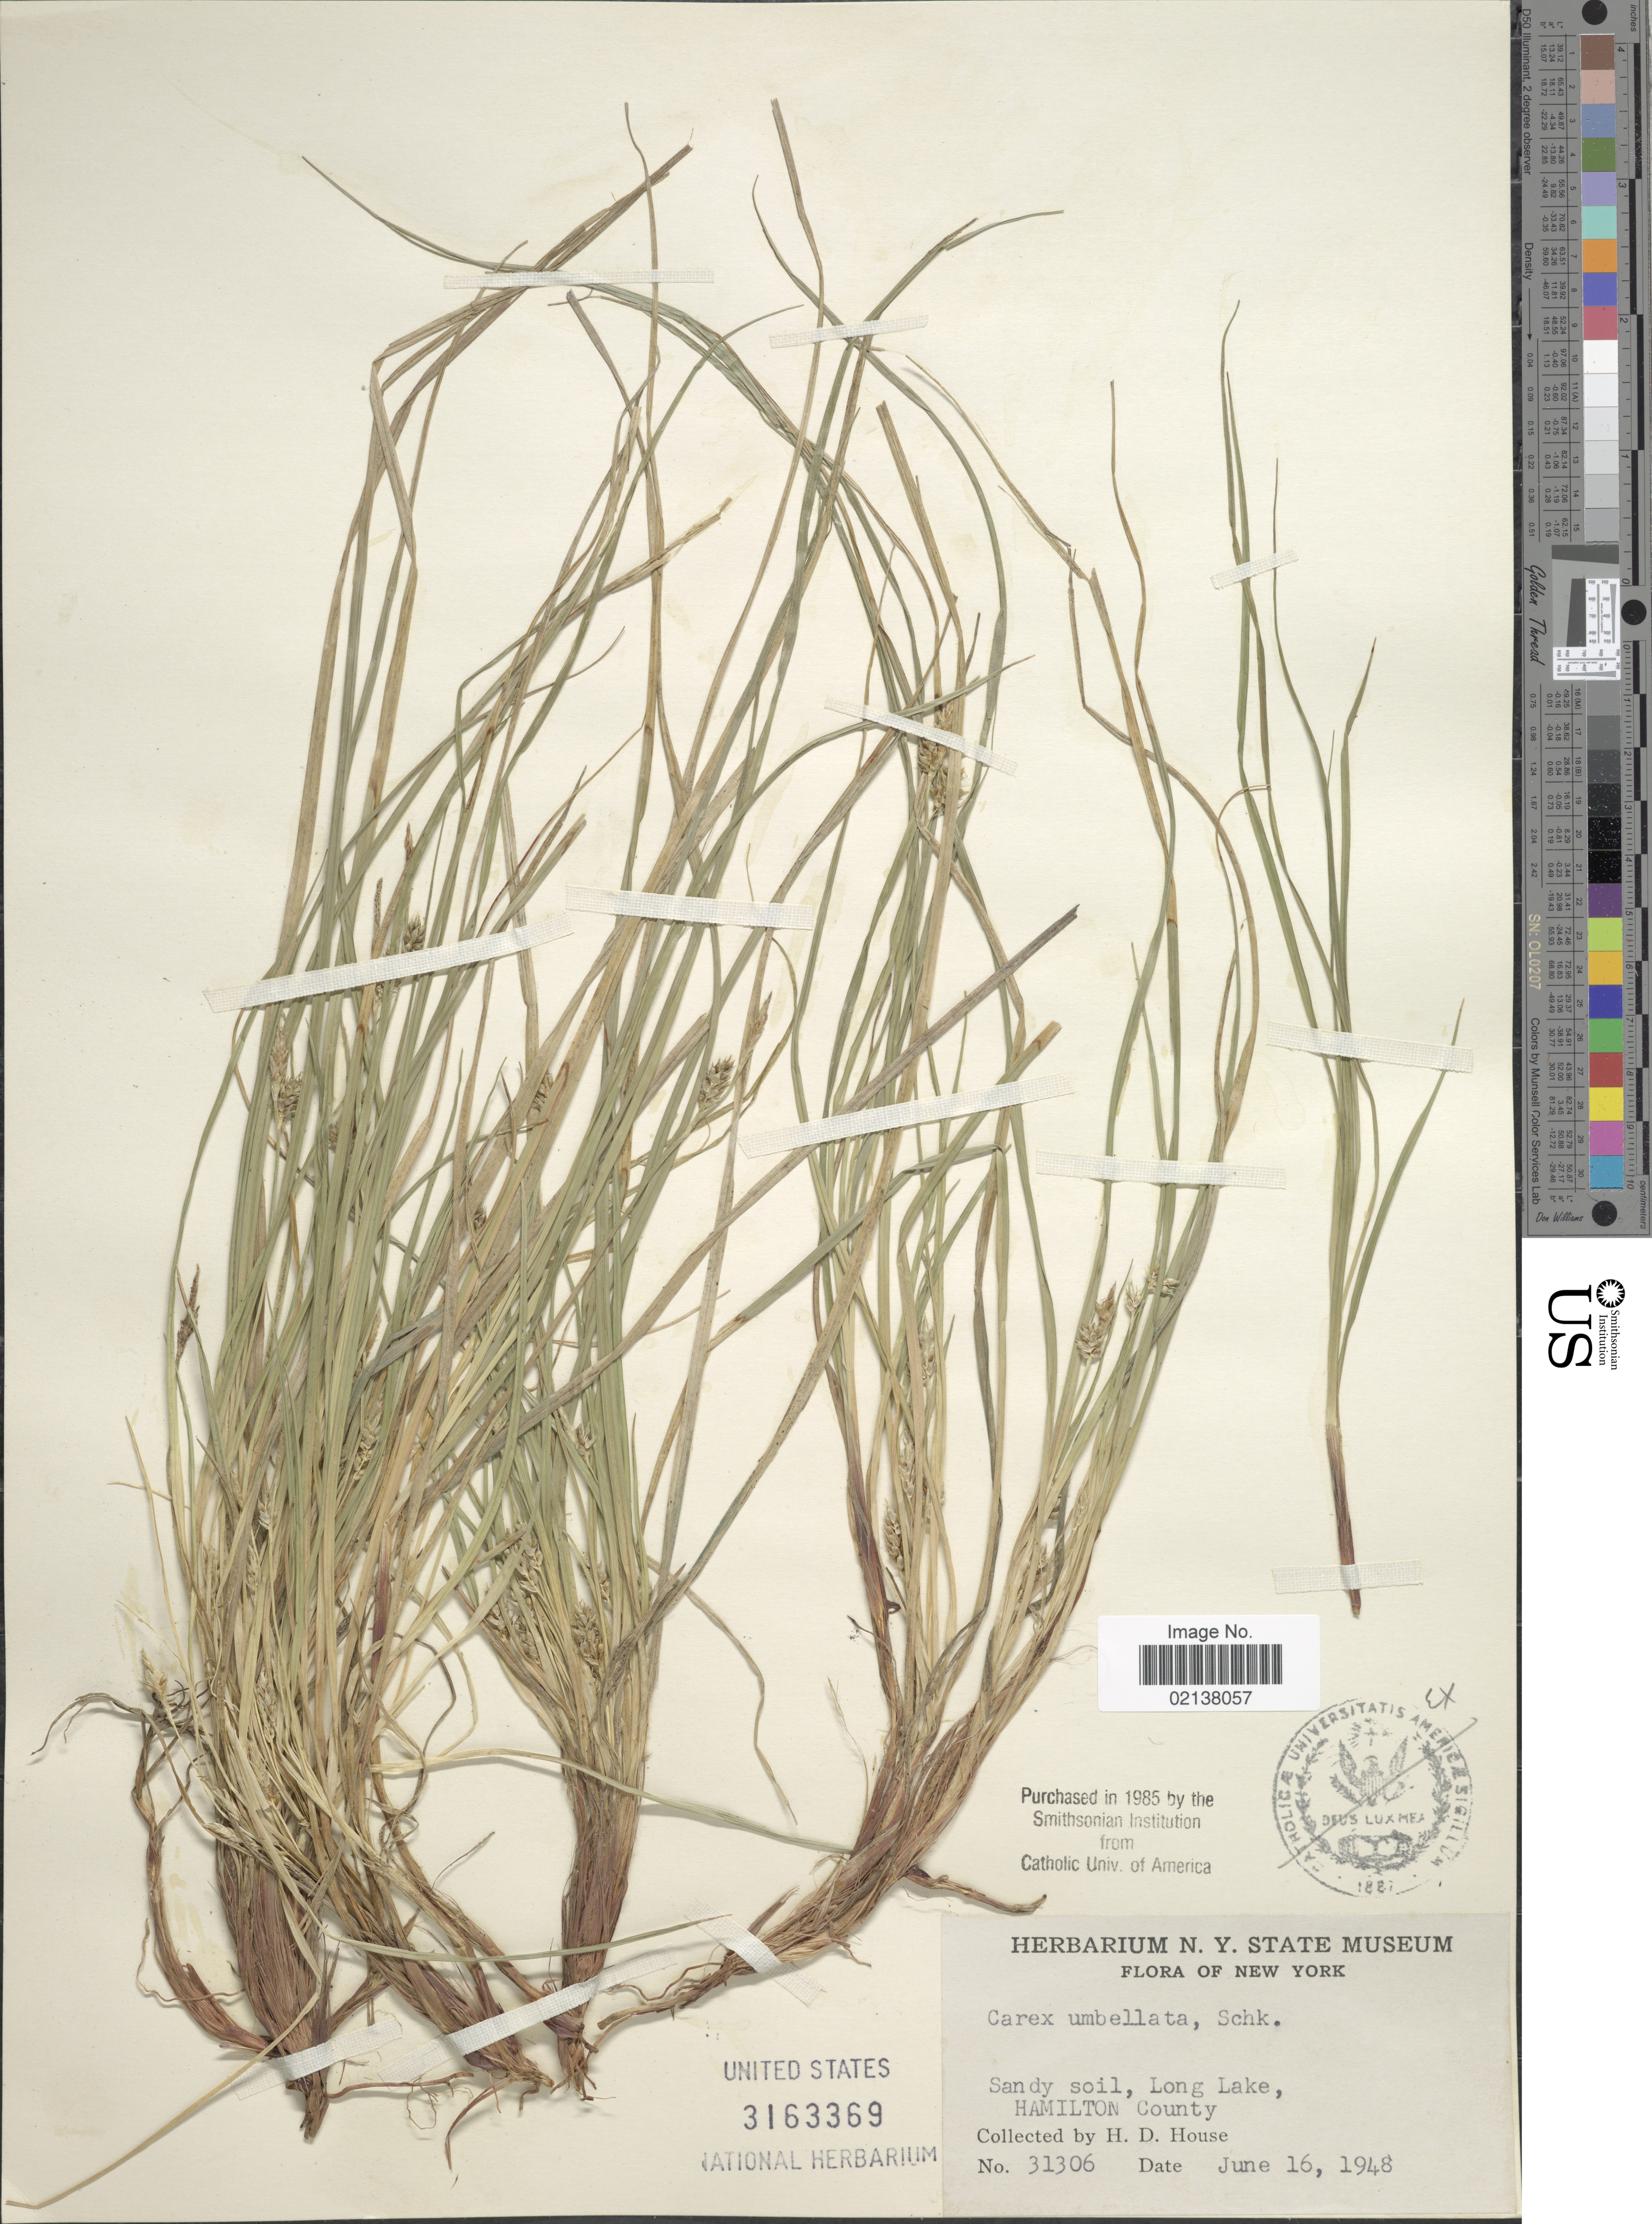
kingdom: Plantae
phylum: Tracheophyta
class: Liliopsida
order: Poales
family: Cyperaceae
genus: Carex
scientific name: Carex umbellata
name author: Schkuhr ex Willd.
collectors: H. D. House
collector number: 31306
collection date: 1948-06-16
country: United States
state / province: New York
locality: New York, Sandy soil, Long Lake, Hamilton County.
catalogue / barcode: US 3163369